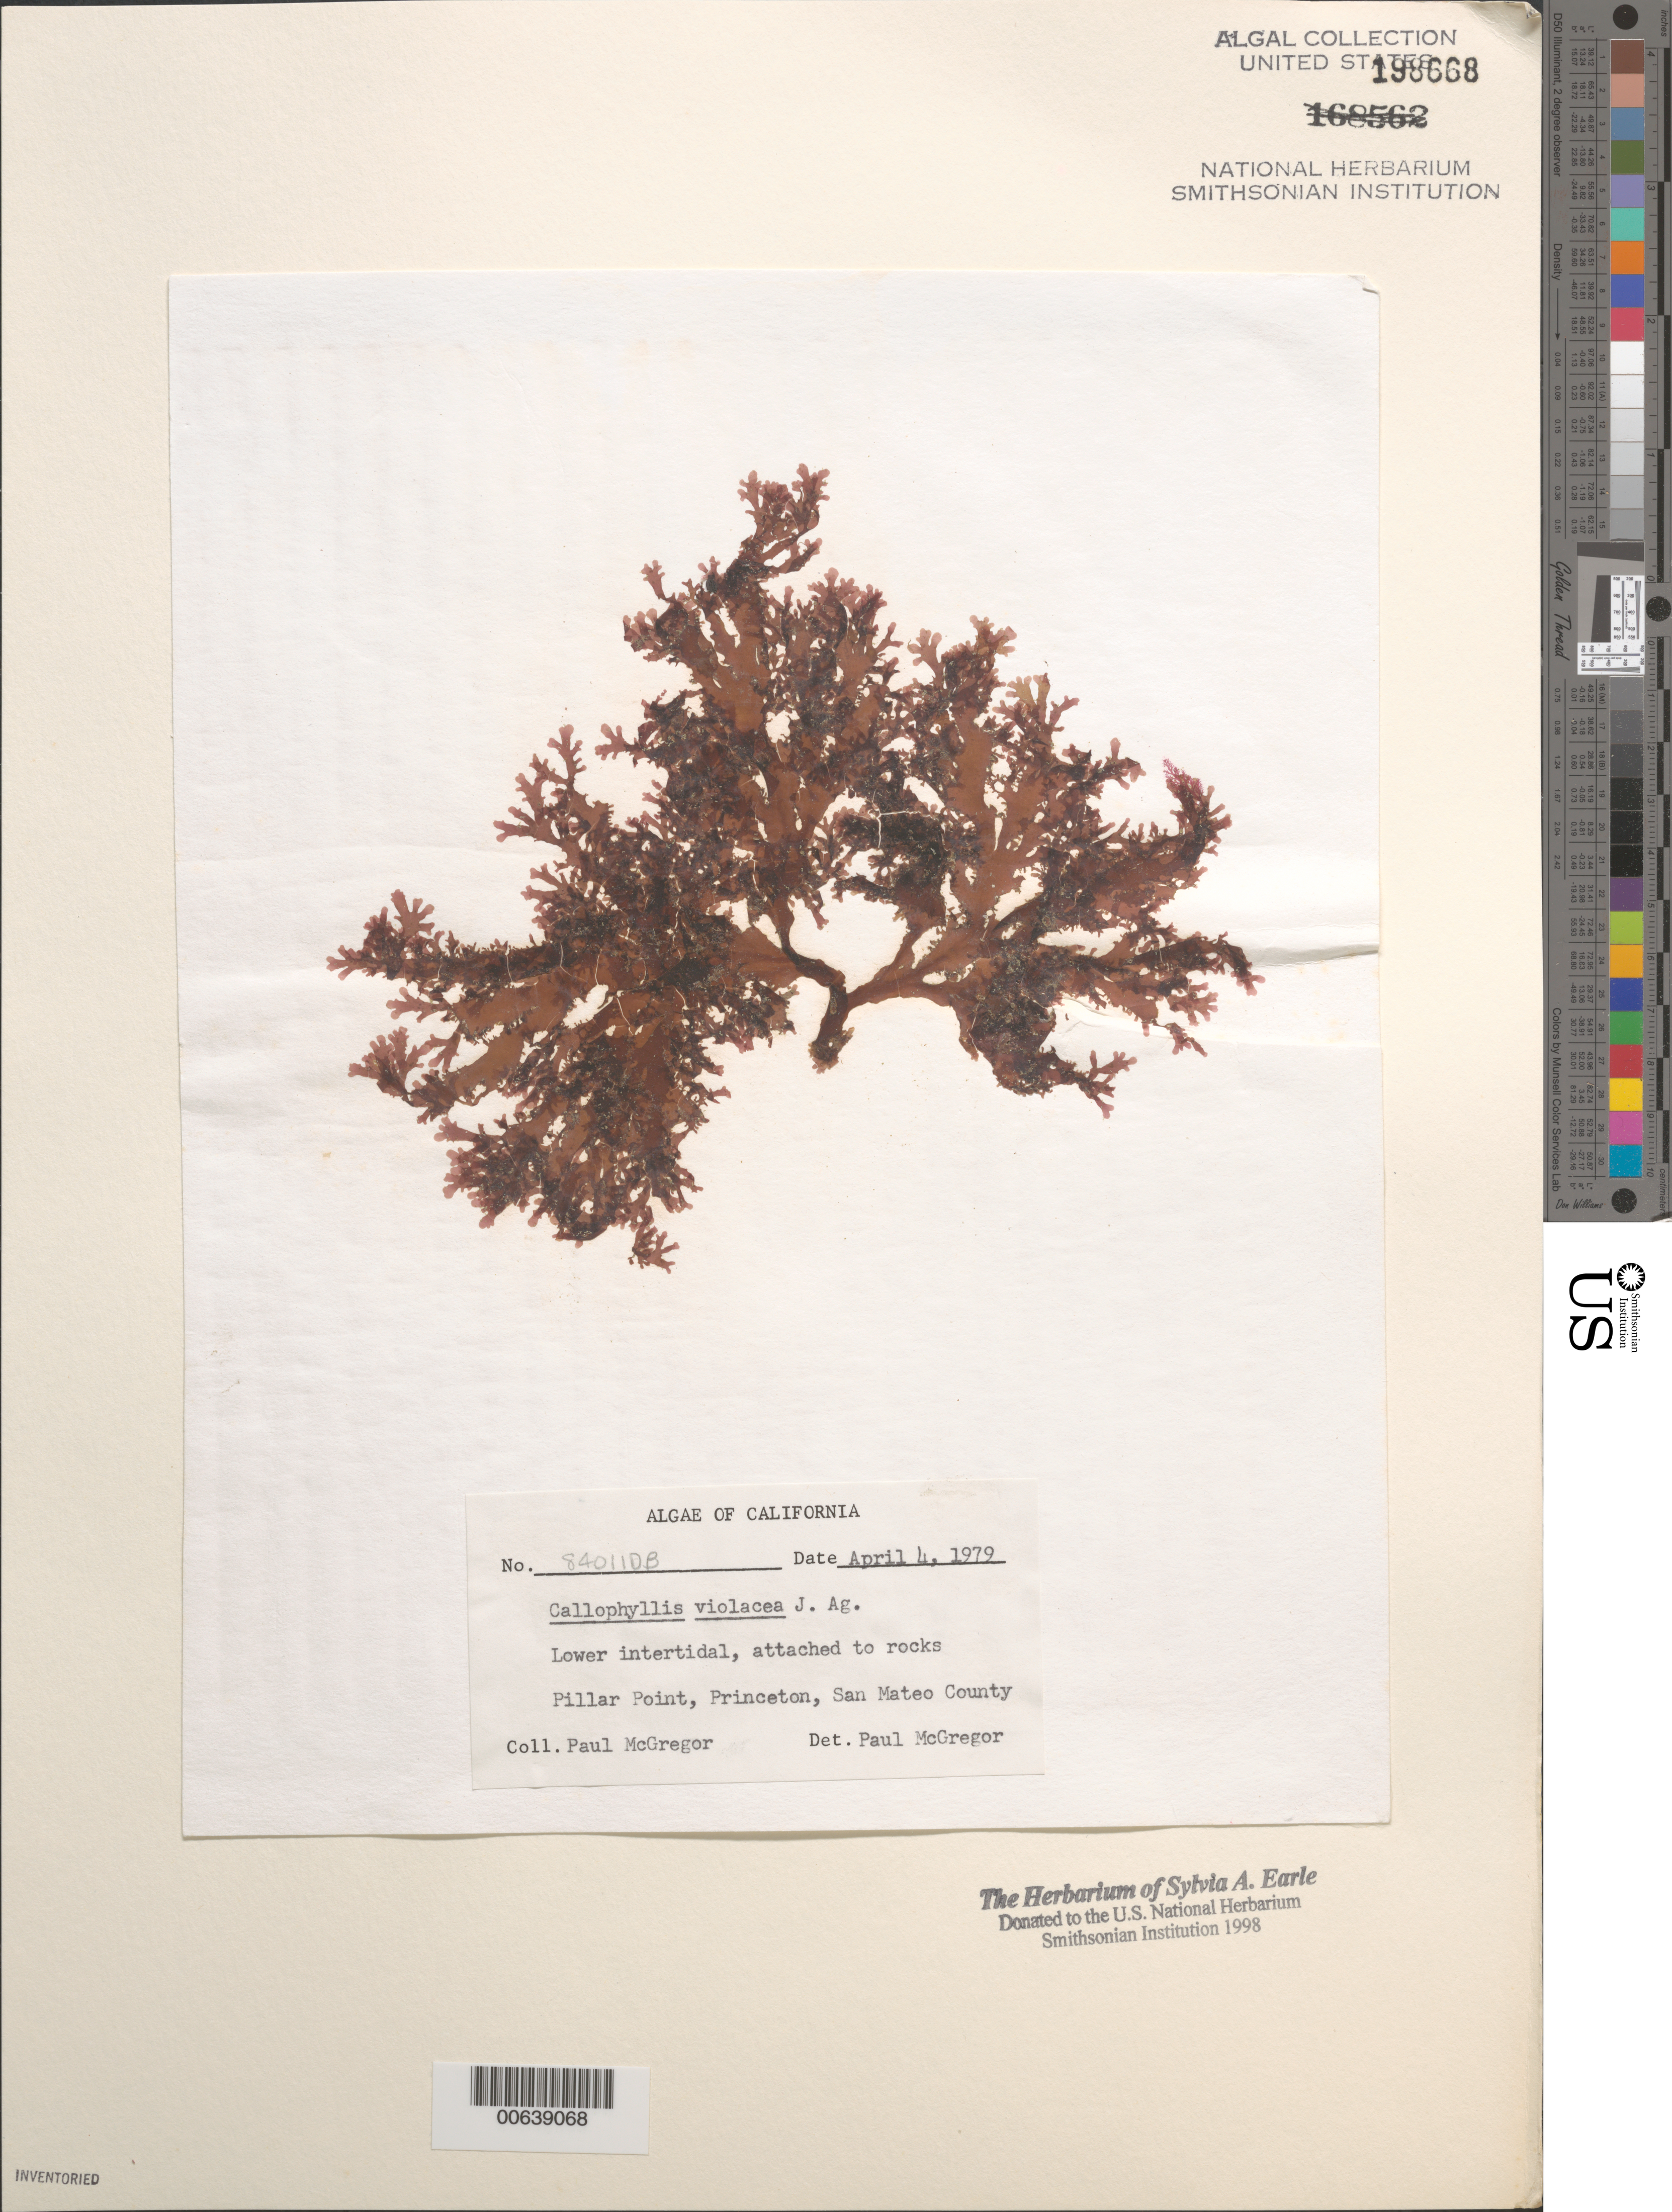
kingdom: Plantae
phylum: Rhodophyta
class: Florideophyceae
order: Gigartinales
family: Kallymeniaceae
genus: Callophyllis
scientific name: Callophyllis violacea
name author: J. Agardh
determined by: McGregor, Paul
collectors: P. McGregor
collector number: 840110b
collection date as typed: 04 Apr 1979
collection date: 1979-04-04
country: United States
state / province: California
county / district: San Mateo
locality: Pillar Point, Princeton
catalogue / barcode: US 198668